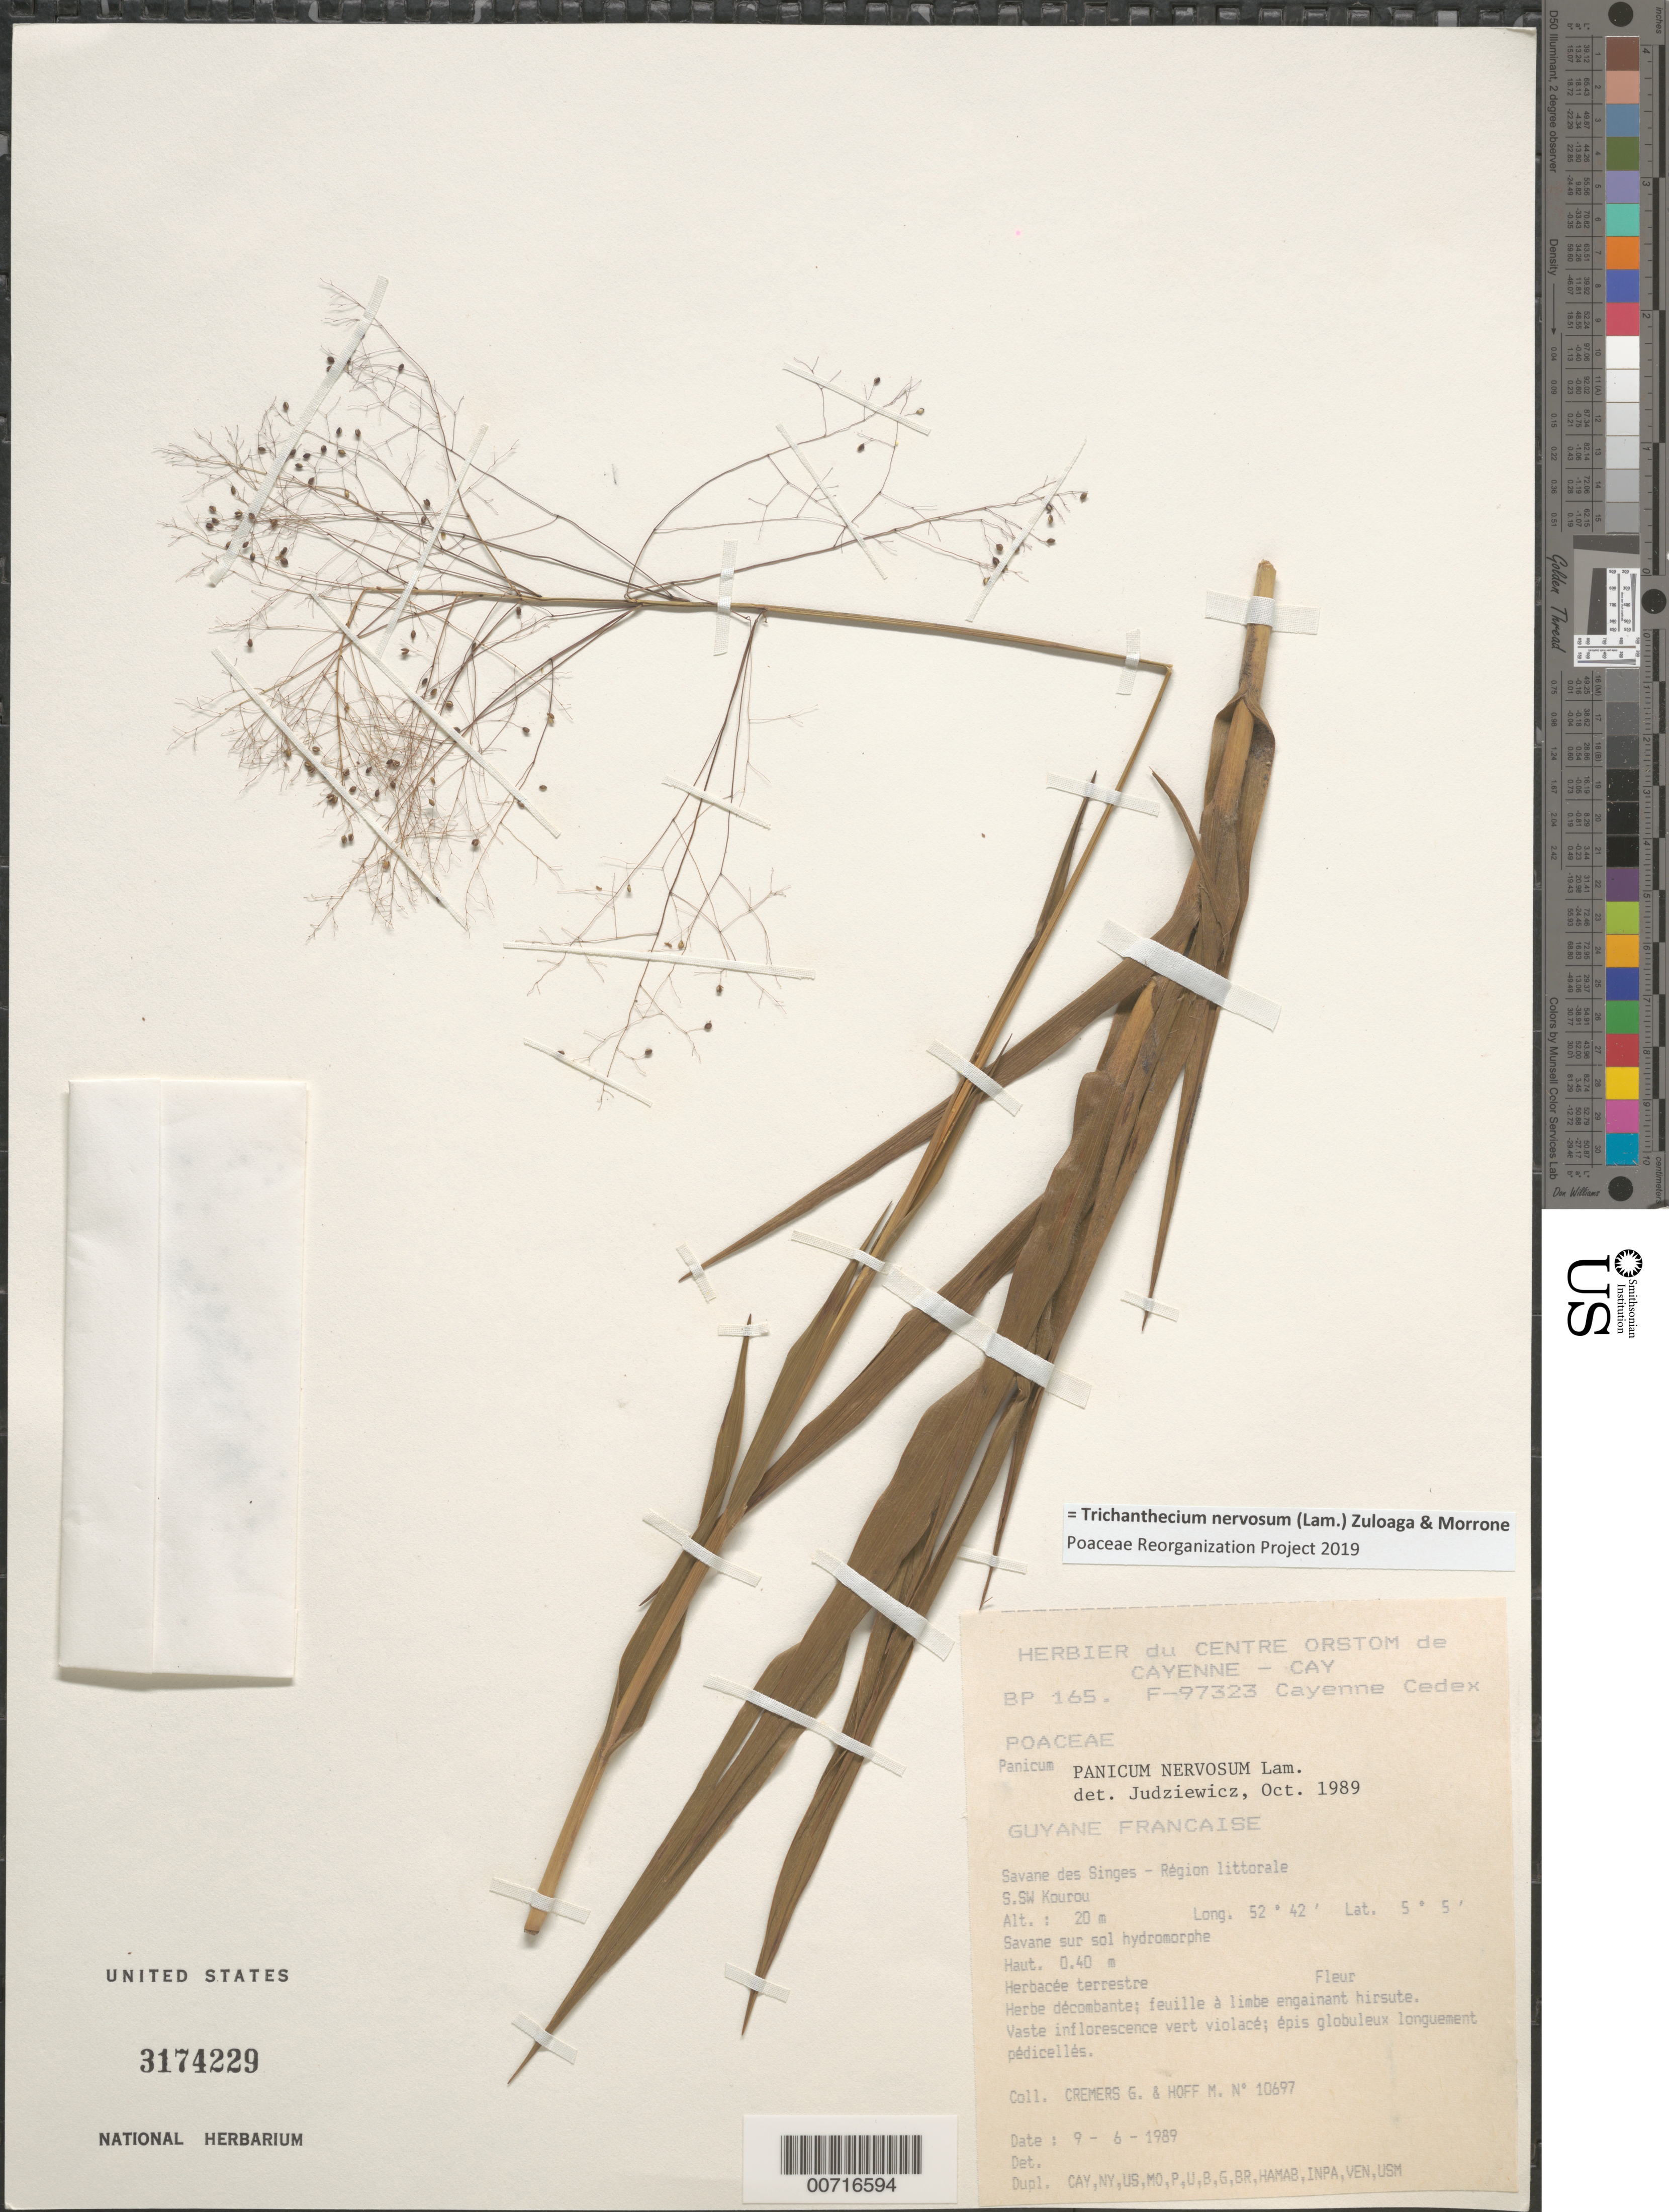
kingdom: Plantae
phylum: Tracheophyta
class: Liliopsida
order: Poales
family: Poaceae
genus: Trichanthecium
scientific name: Trichanthecium nervosum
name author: (Lam.) Zuloaga & Morrone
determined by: Poaceae Reorganization Project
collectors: G. Cremers & M. Hoff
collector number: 10697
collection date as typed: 9-Jun-89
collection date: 1989-06-09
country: French Guiana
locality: Savane des Singes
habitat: Savane sur sol hydromorphe, région littorale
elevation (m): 20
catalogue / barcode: US 3174229